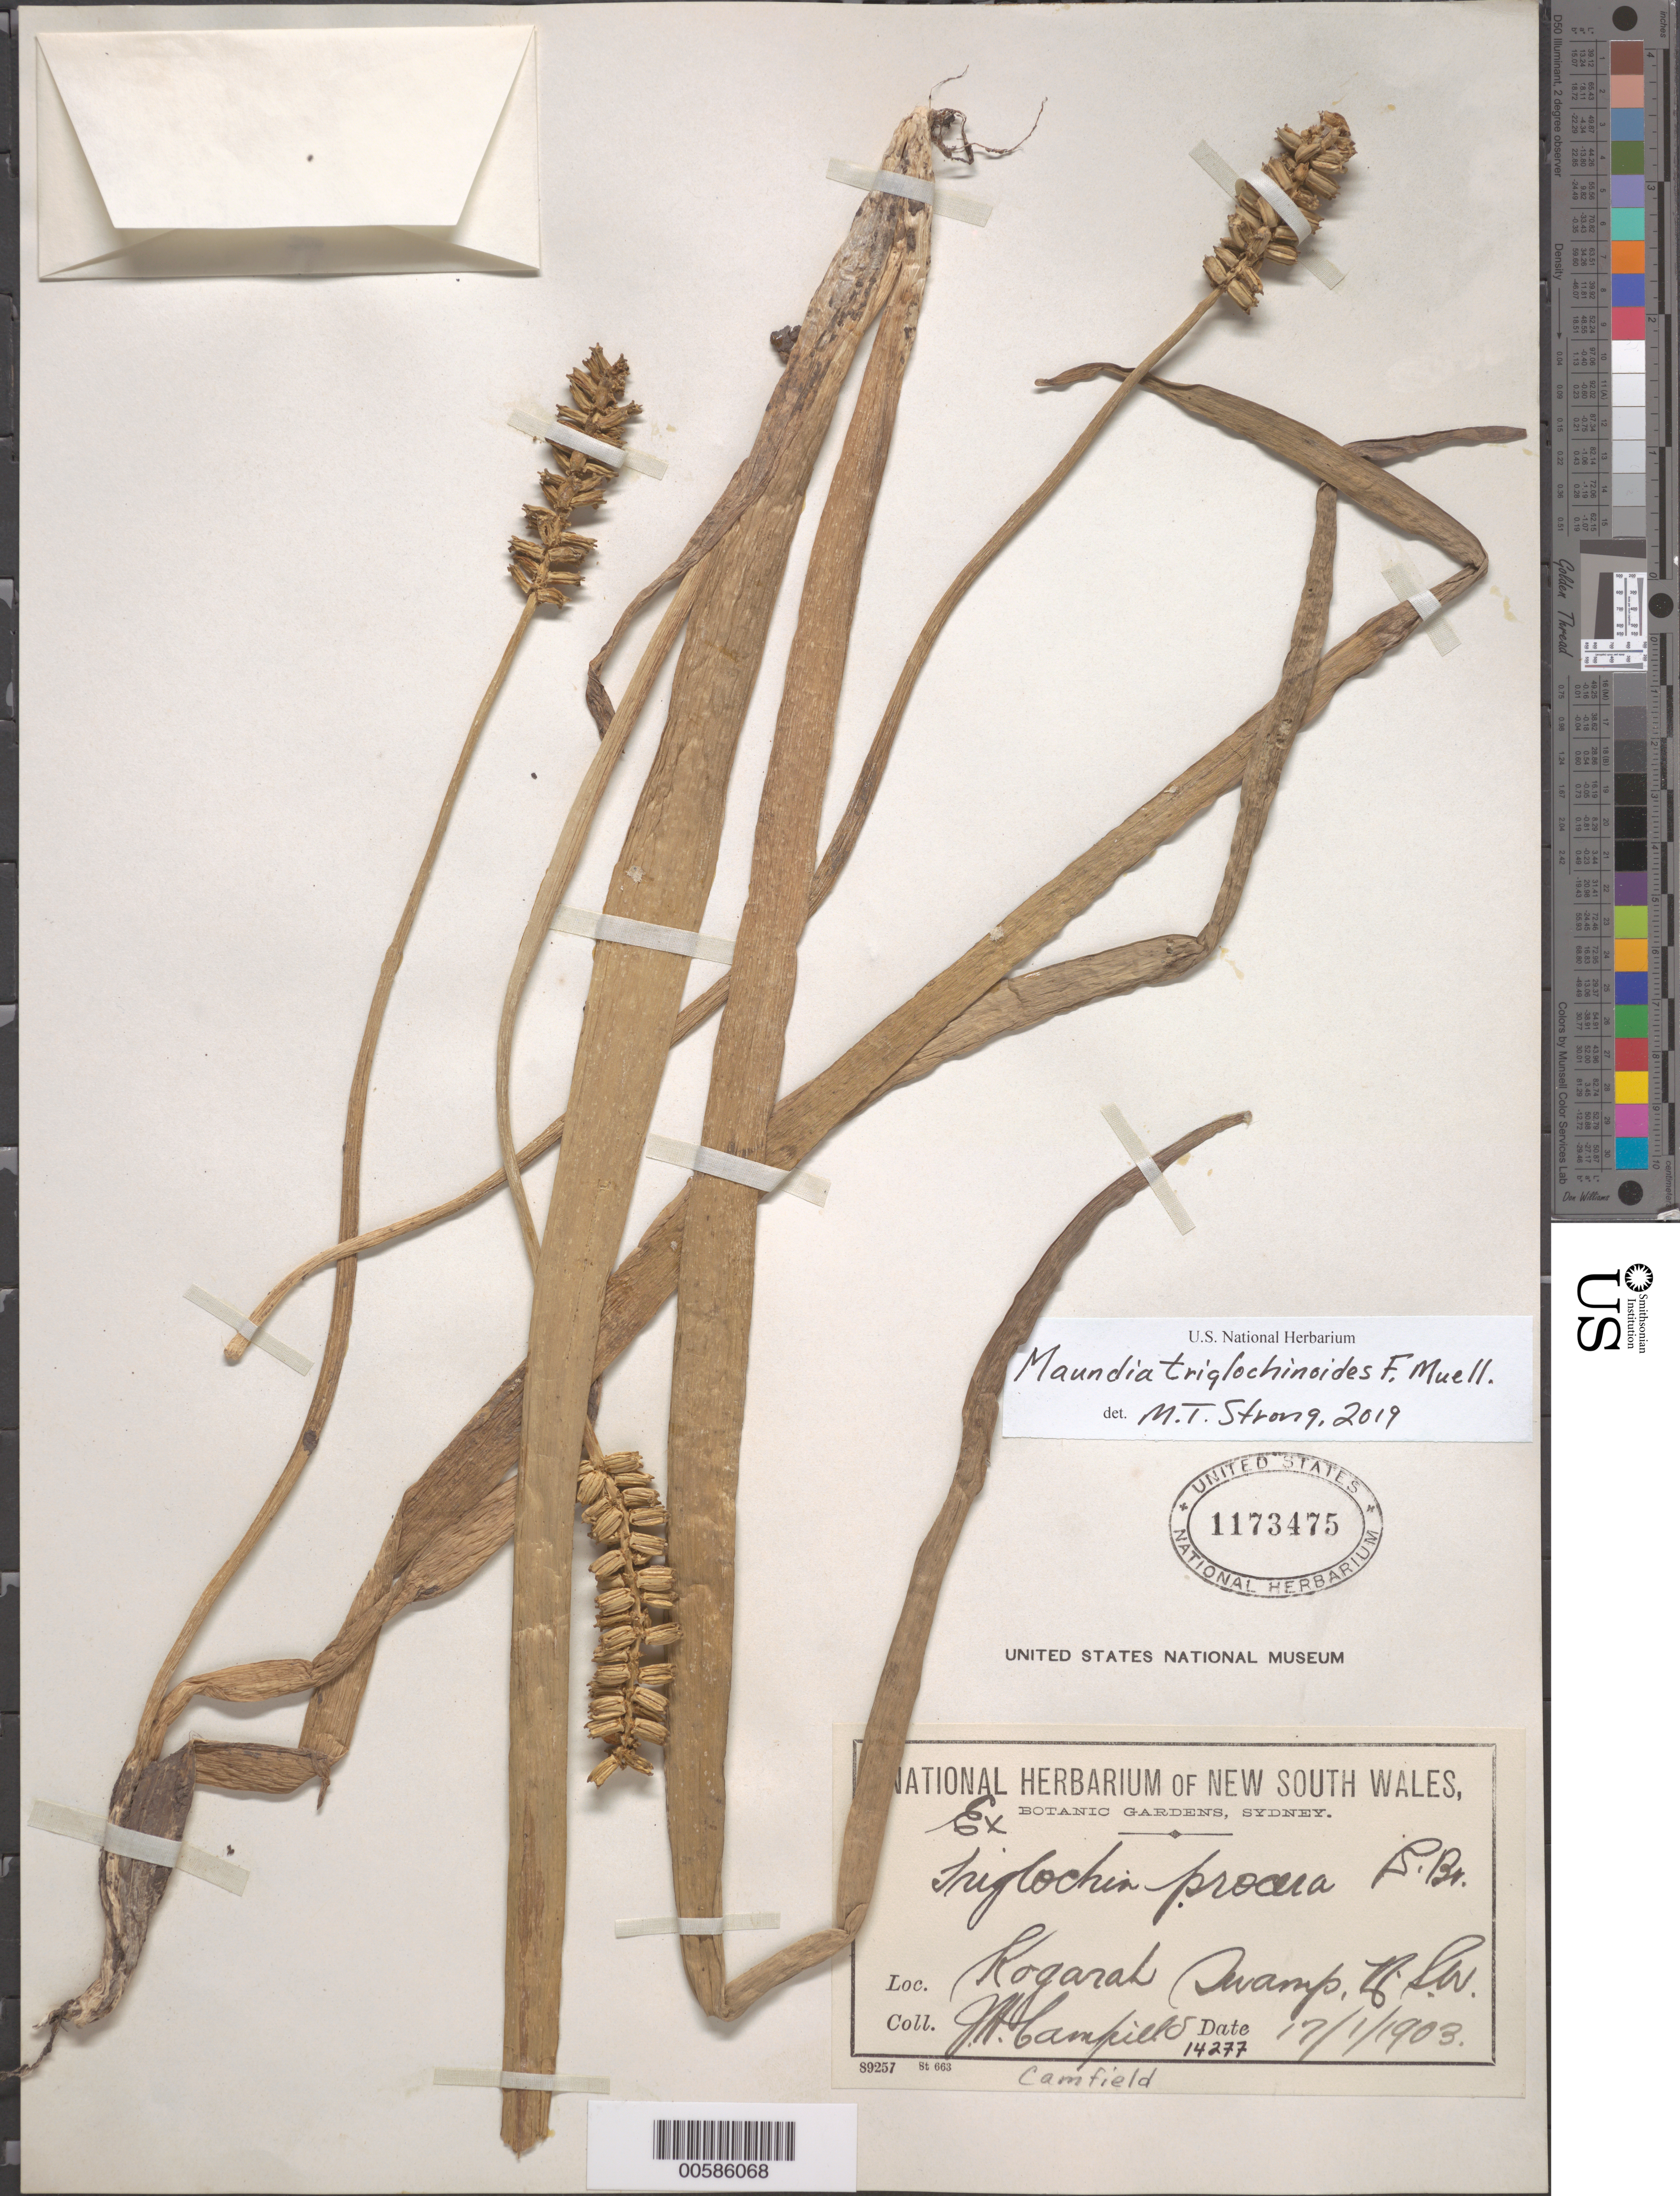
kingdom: Plantae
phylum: Tracheophyta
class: Liliopsida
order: Alismatales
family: Maundiaceae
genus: Maundia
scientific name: Maundia triglochinoides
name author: F. Muell.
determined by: Strong, Mark T., (BOT), Smithsonian Institution - National Museum of Natural History (UNITED STATES)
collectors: J. Camfield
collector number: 14277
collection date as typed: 17 Jan 1903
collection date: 1903-01-17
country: Australia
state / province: New South Wales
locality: Kogarah Swamp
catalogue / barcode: US 1173475